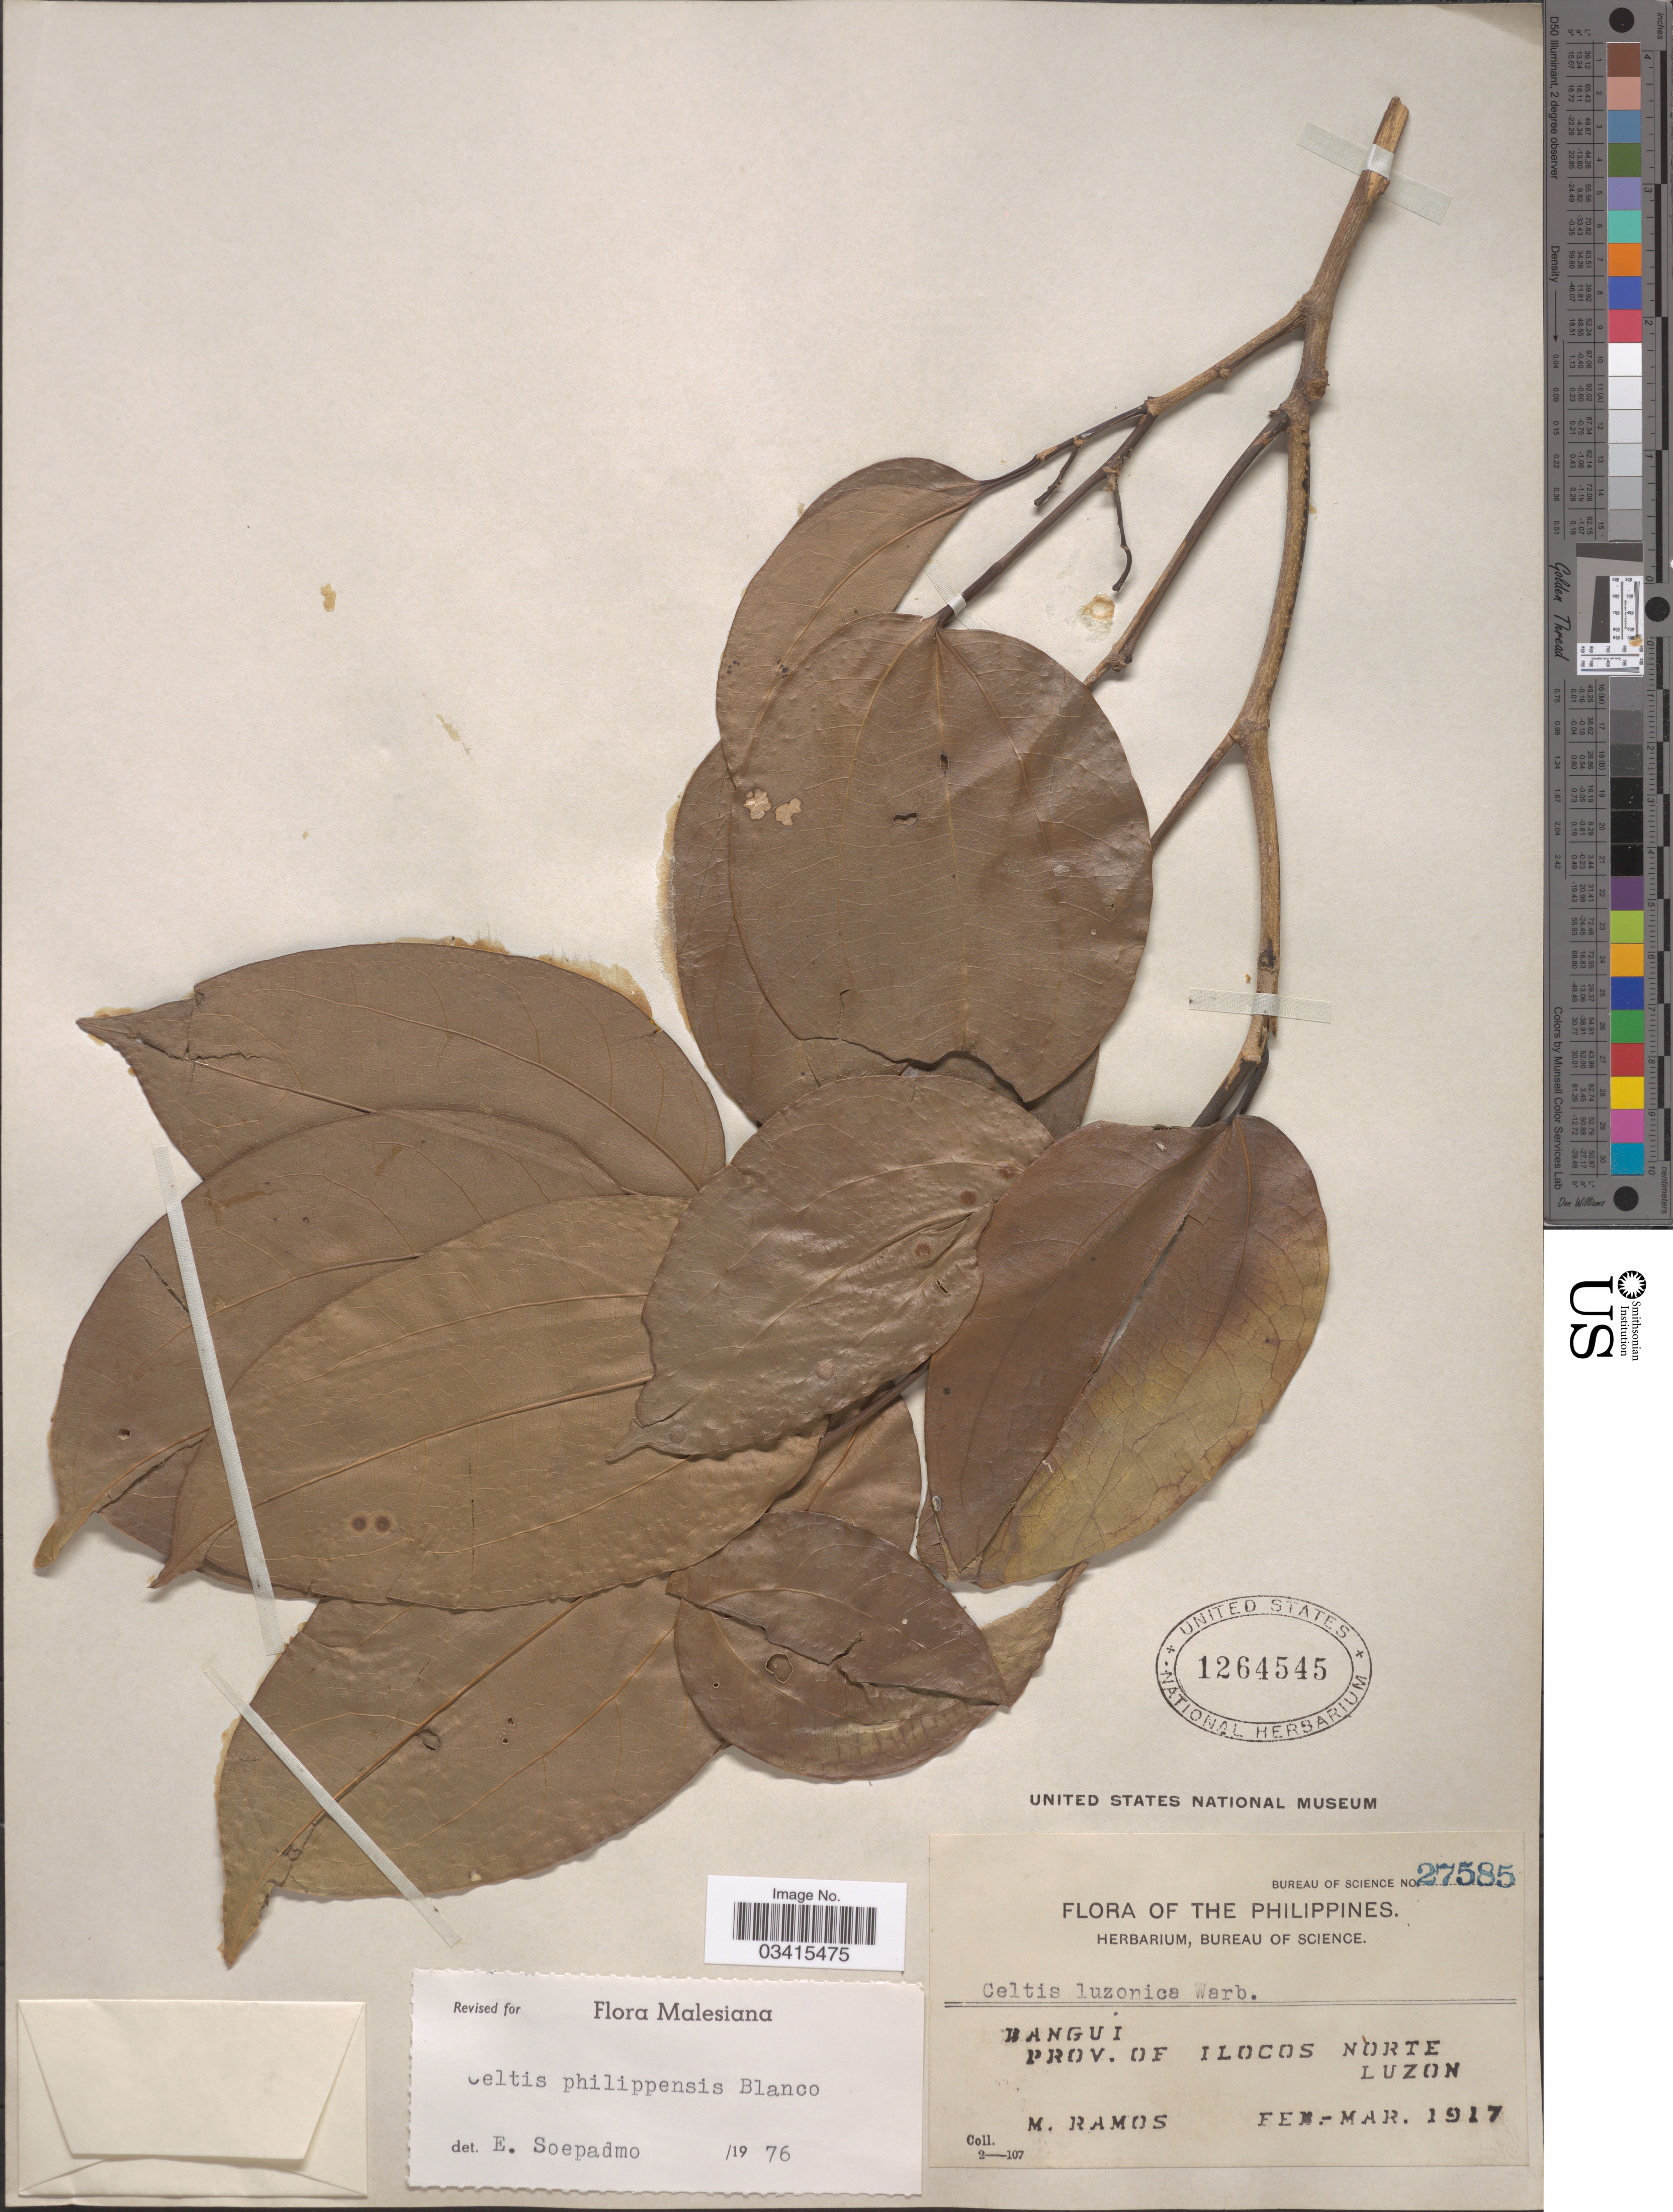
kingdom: Plantae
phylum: Tracheophyta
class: Magnoliopsida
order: Rosales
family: Cannabaceae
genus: Celtis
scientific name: Celtis philippensis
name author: Blanco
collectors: M. Ramos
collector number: Bureau of Science 27585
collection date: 1917-02/1917-03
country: Philippines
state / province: Ilocos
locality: Bangui. Prov. of Ilocos Norte. Luzon.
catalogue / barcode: US 1264545